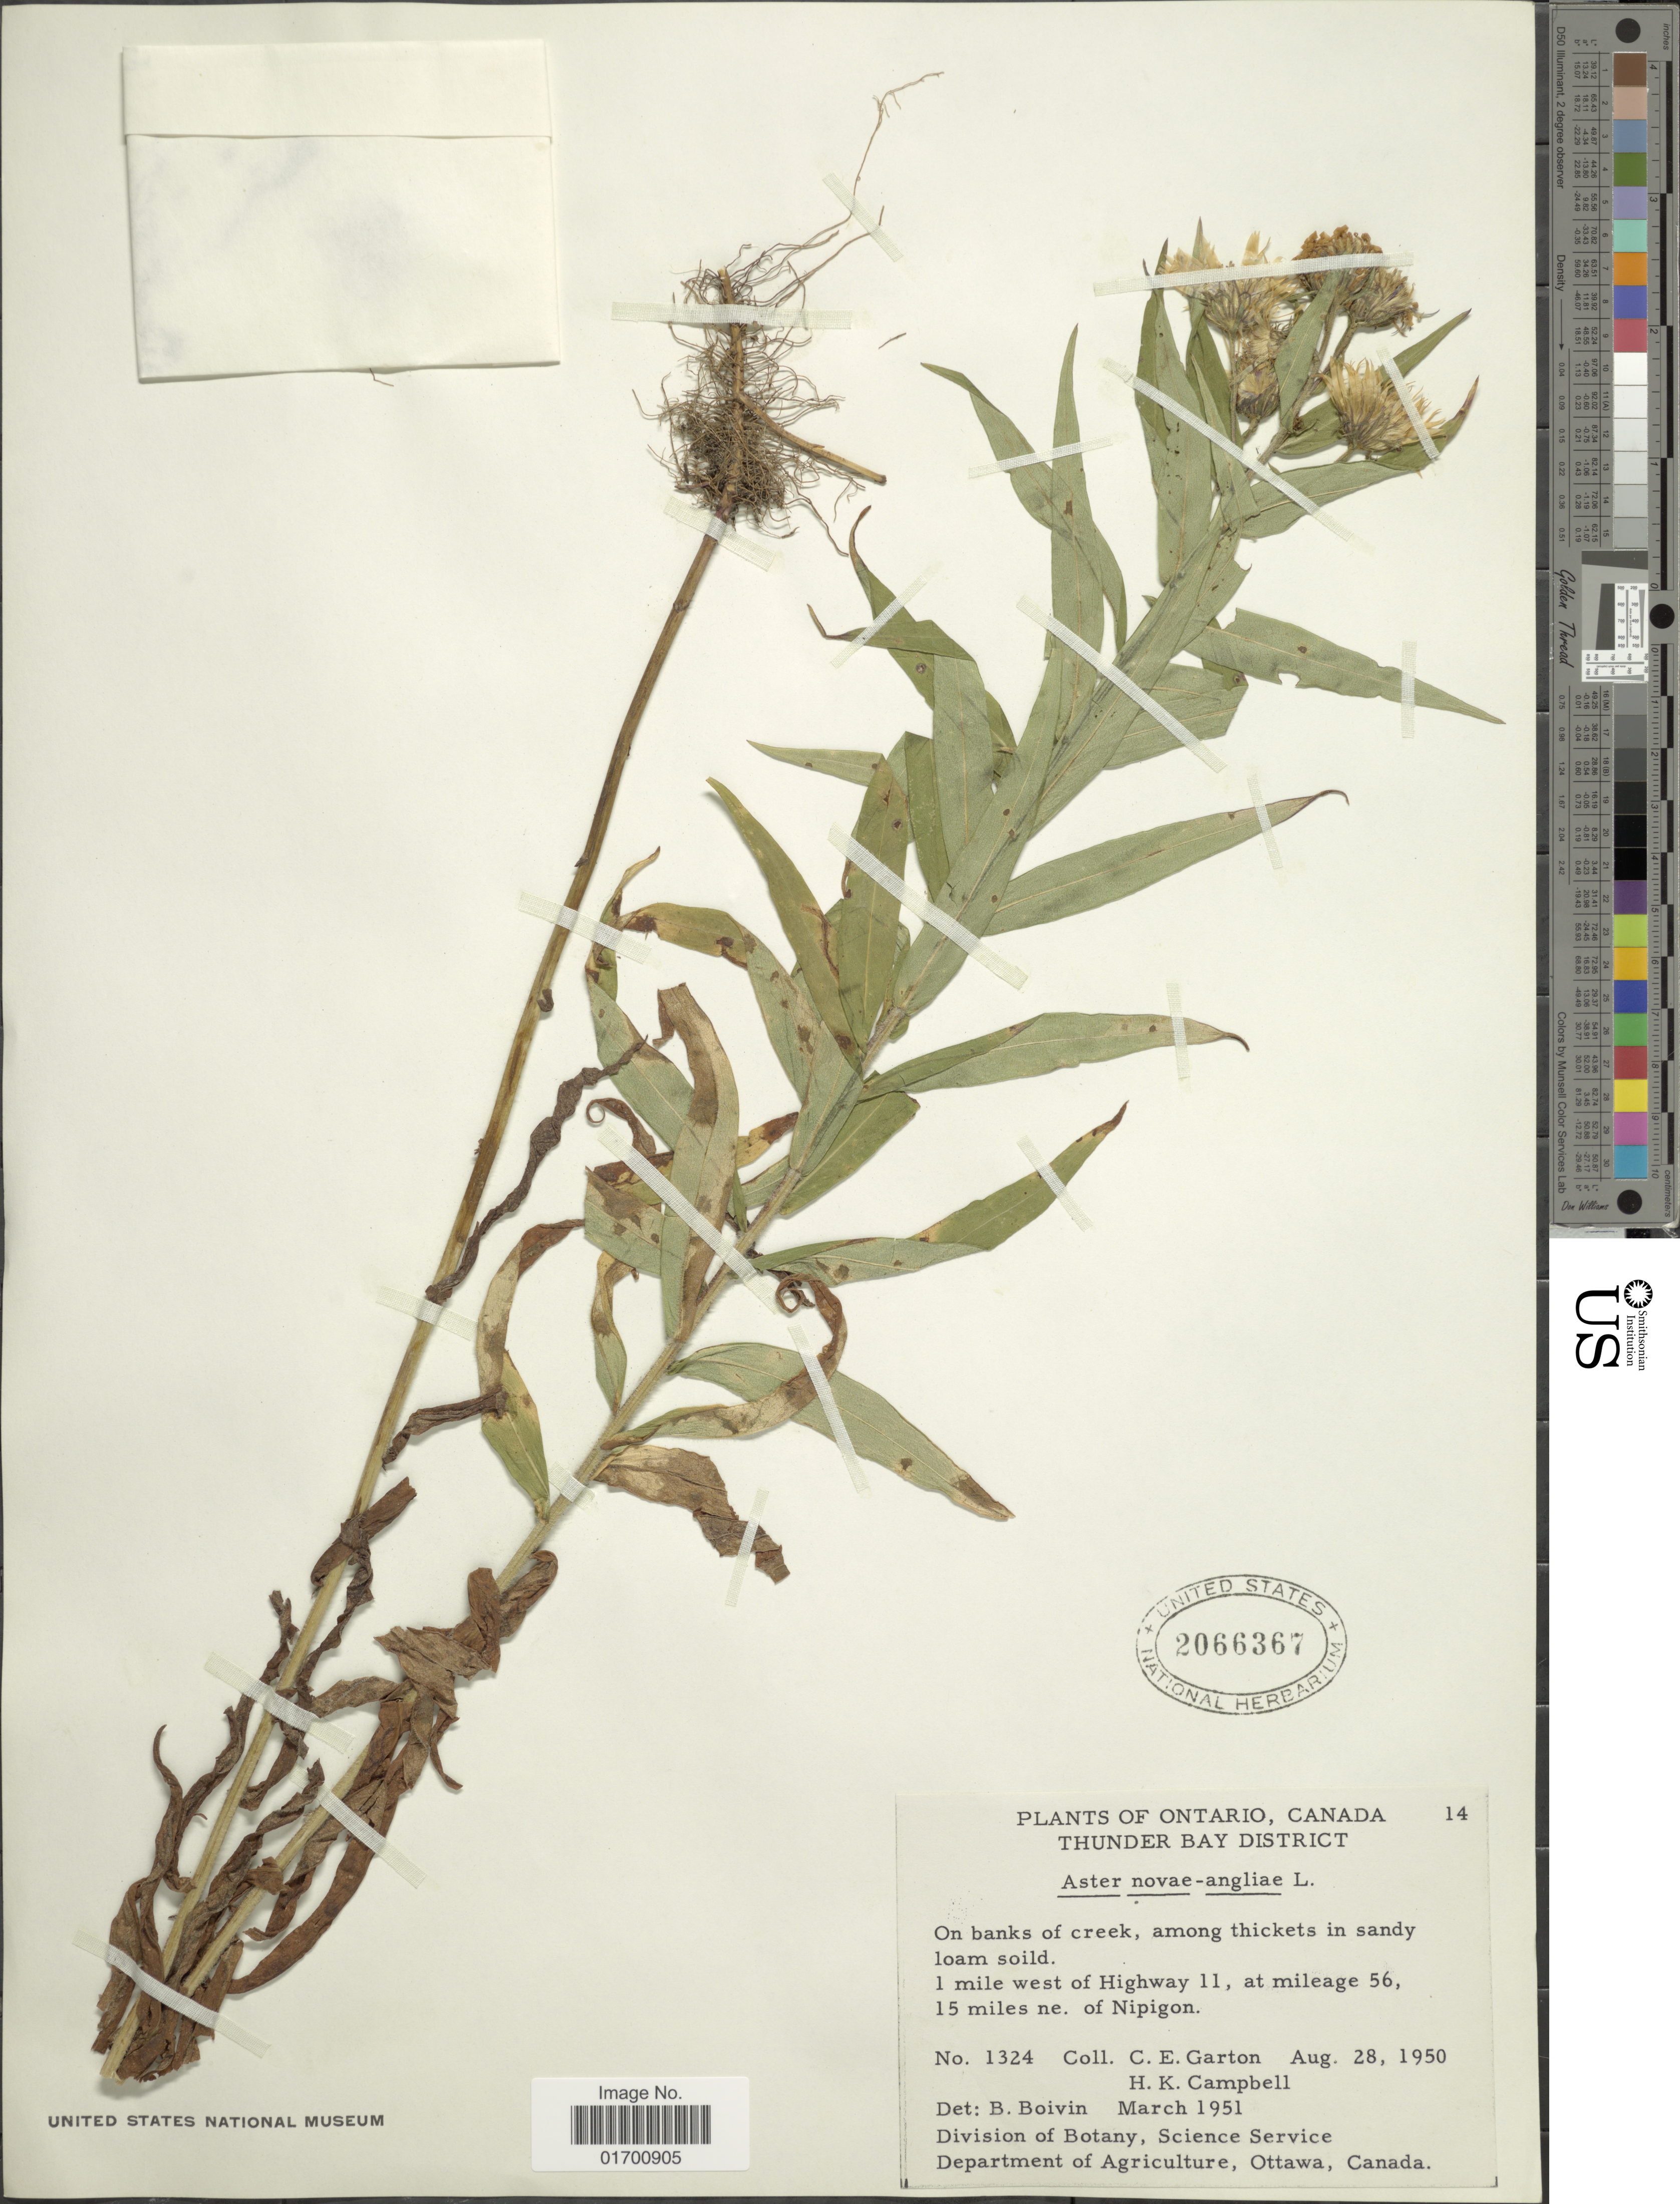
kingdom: Plantae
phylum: Tracheophyta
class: Magnoliopsida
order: Asterales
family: Asteraceae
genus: Symphyotrichum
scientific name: Symphyotrichum novae-angliae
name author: (L.) G.L. Nesom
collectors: C. E. Garton & H. K. Campbell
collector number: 1324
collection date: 1950-08-28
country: Canada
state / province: Ontario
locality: Thunder Bay District, 1 mile west of Highway 11, at Mileage 56, 15 miles ne. of Nipigon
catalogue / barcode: US 2066367